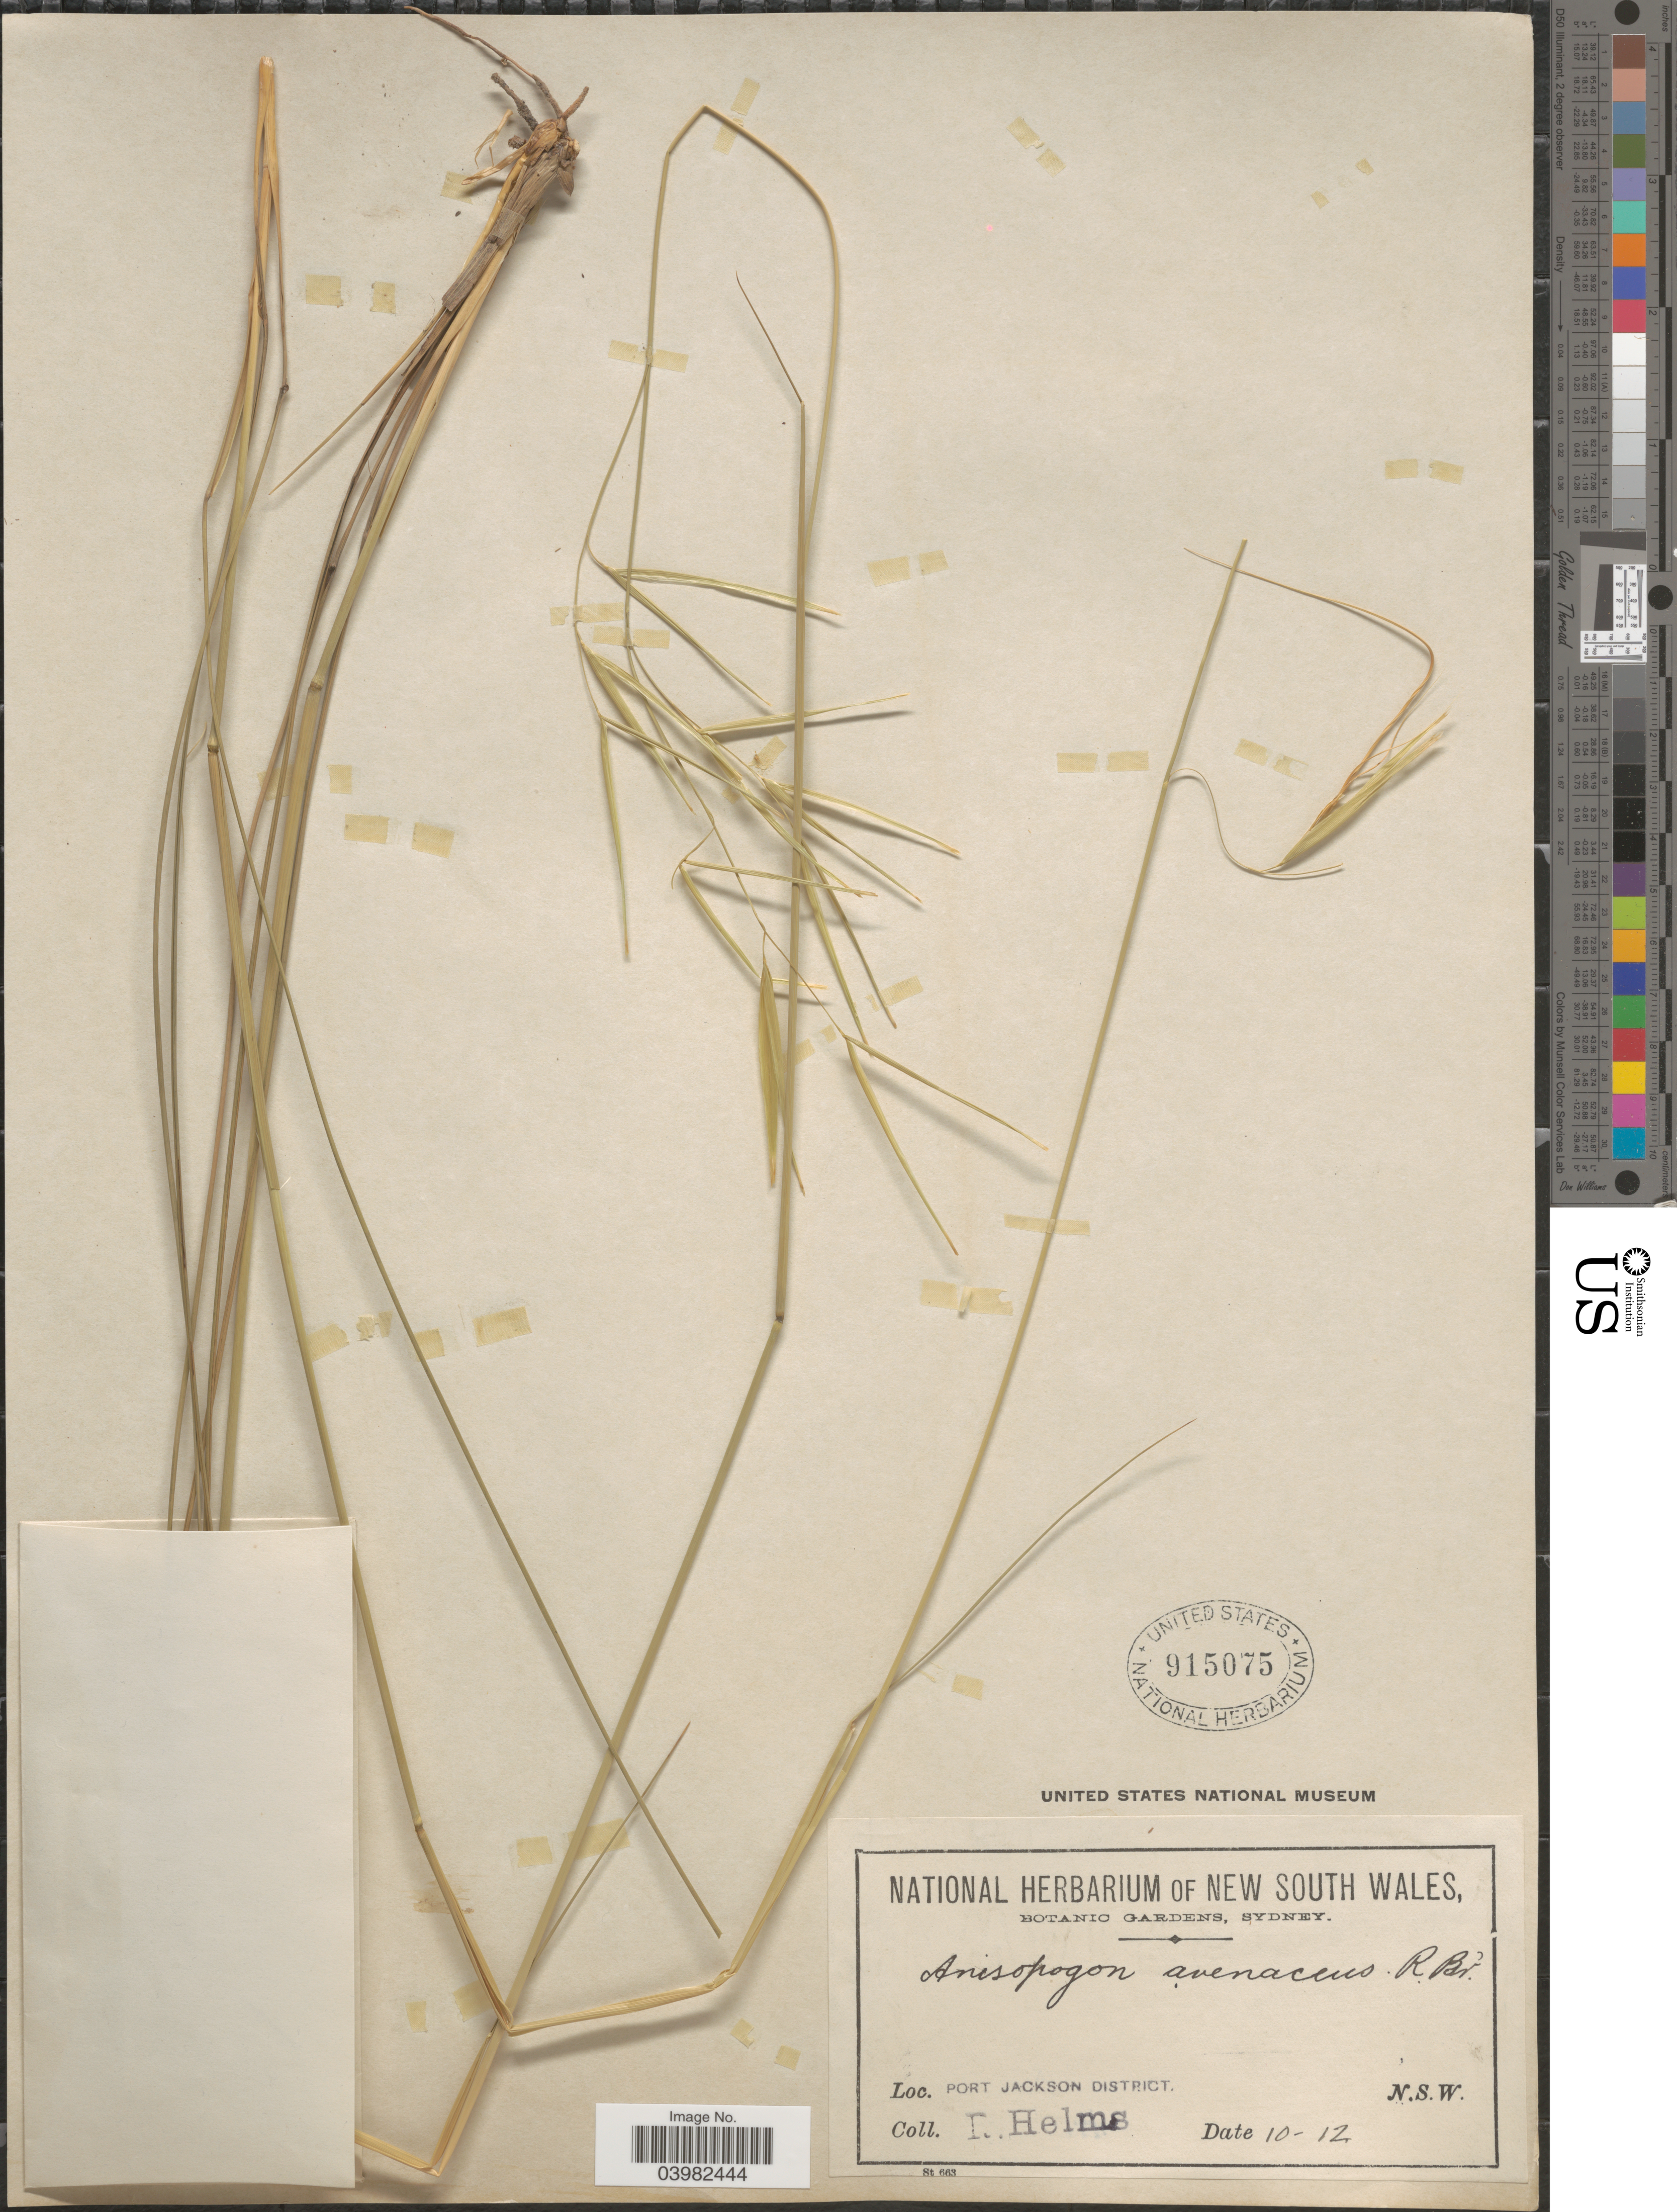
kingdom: Plantae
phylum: Tracheophyta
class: Liliopsida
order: Poales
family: Poaceae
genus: Anisopogon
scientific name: Anisopogon avenaceus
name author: R. Br.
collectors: R. Helms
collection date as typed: Transcribed d/m/y: /10/12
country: Australia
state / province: New South Wales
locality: Port Jackson District.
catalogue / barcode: US 915075